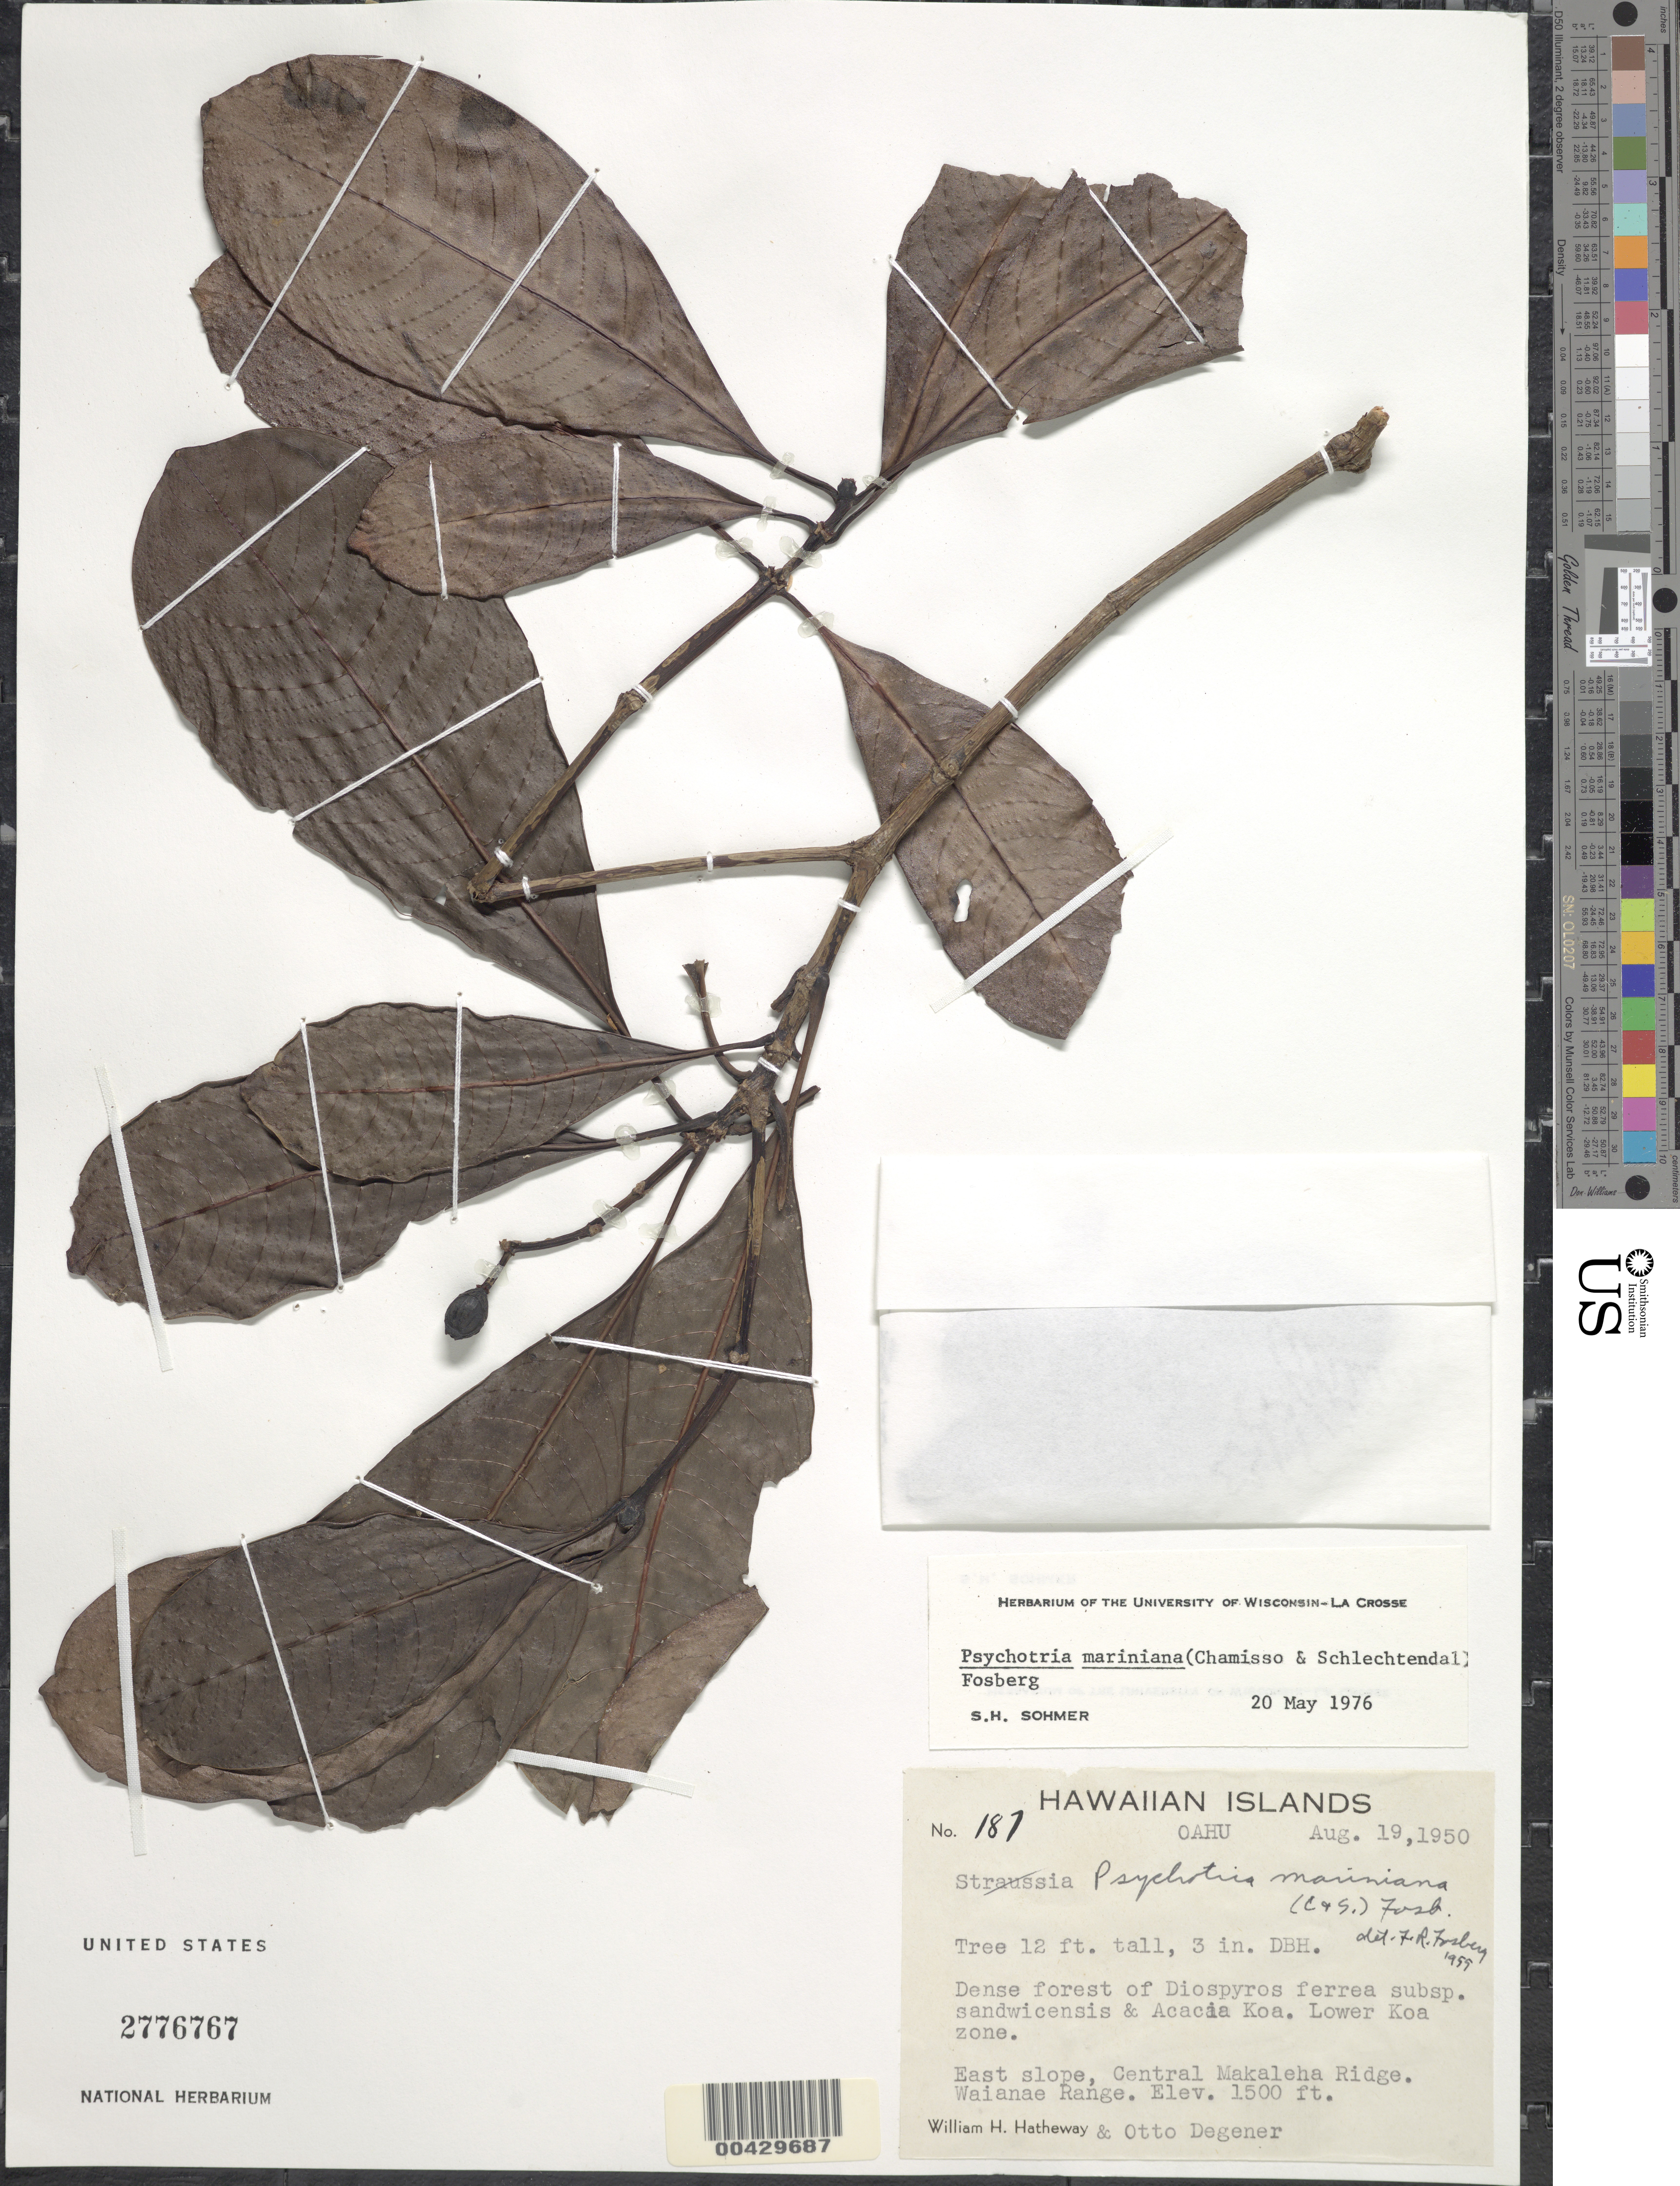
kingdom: Plantae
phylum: Tracheophyta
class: Magnoliopsida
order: Gentianales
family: Rubiaceae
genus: Psychotria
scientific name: Psychotria mariniana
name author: (Cham. & Schltdl.) Fosberg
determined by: Sohmer, S. H.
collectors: W. H. Hatheway & O. Degener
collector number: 187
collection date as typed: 19 Aug 1950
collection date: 1950-08-19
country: United States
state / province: Hawaii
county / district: Honolulu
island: Oahu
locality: E slope, Central Makaleha Ridge, Waianae Range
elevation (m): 457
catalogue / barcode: US 2776767